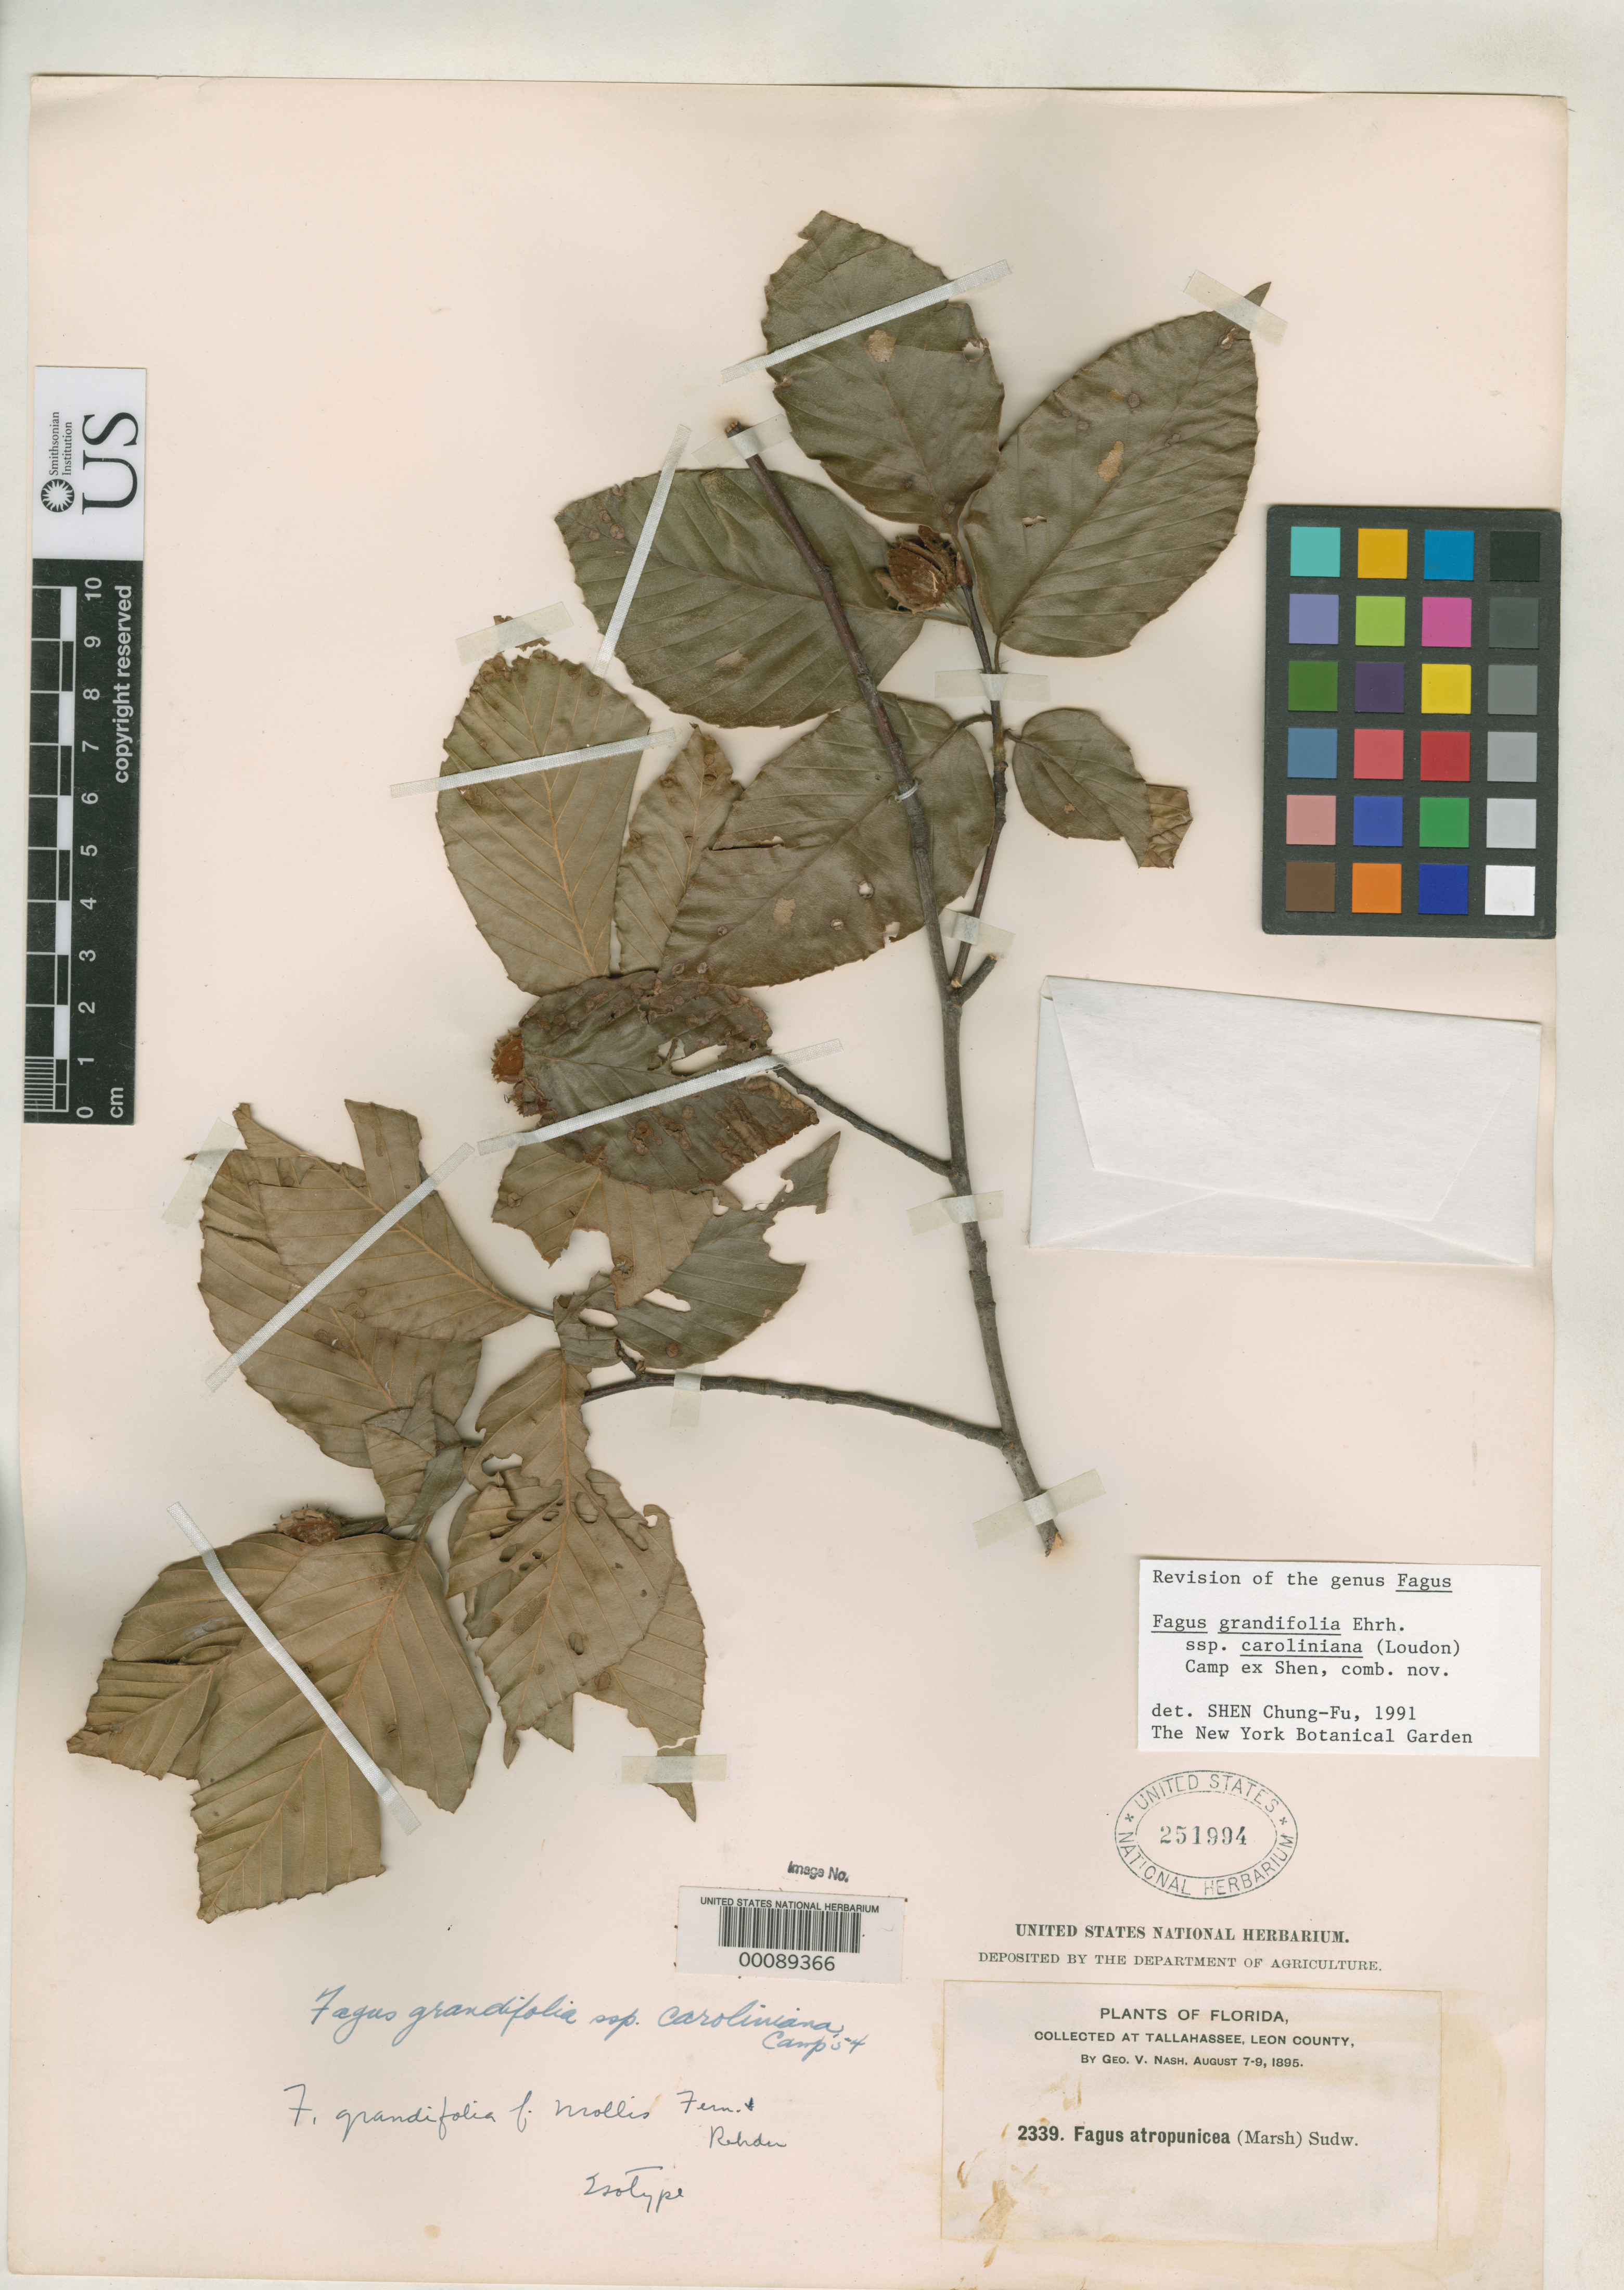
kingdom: Plantae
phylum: Tracheophyta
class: Magnoliopsida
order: Fagales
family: Fagaceae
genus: Fagus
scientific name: Fagus grandifolia f. mollis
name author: Fernald & Rehder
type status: Isotype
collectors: G. V. Nash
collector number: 2339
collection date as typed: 07 Aug 1895 to 09 Aug 1895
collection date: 1895-08-07/1895-08-09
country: United States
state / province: Florida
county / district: Leon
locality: Tallahassee.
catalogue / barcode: US 251994